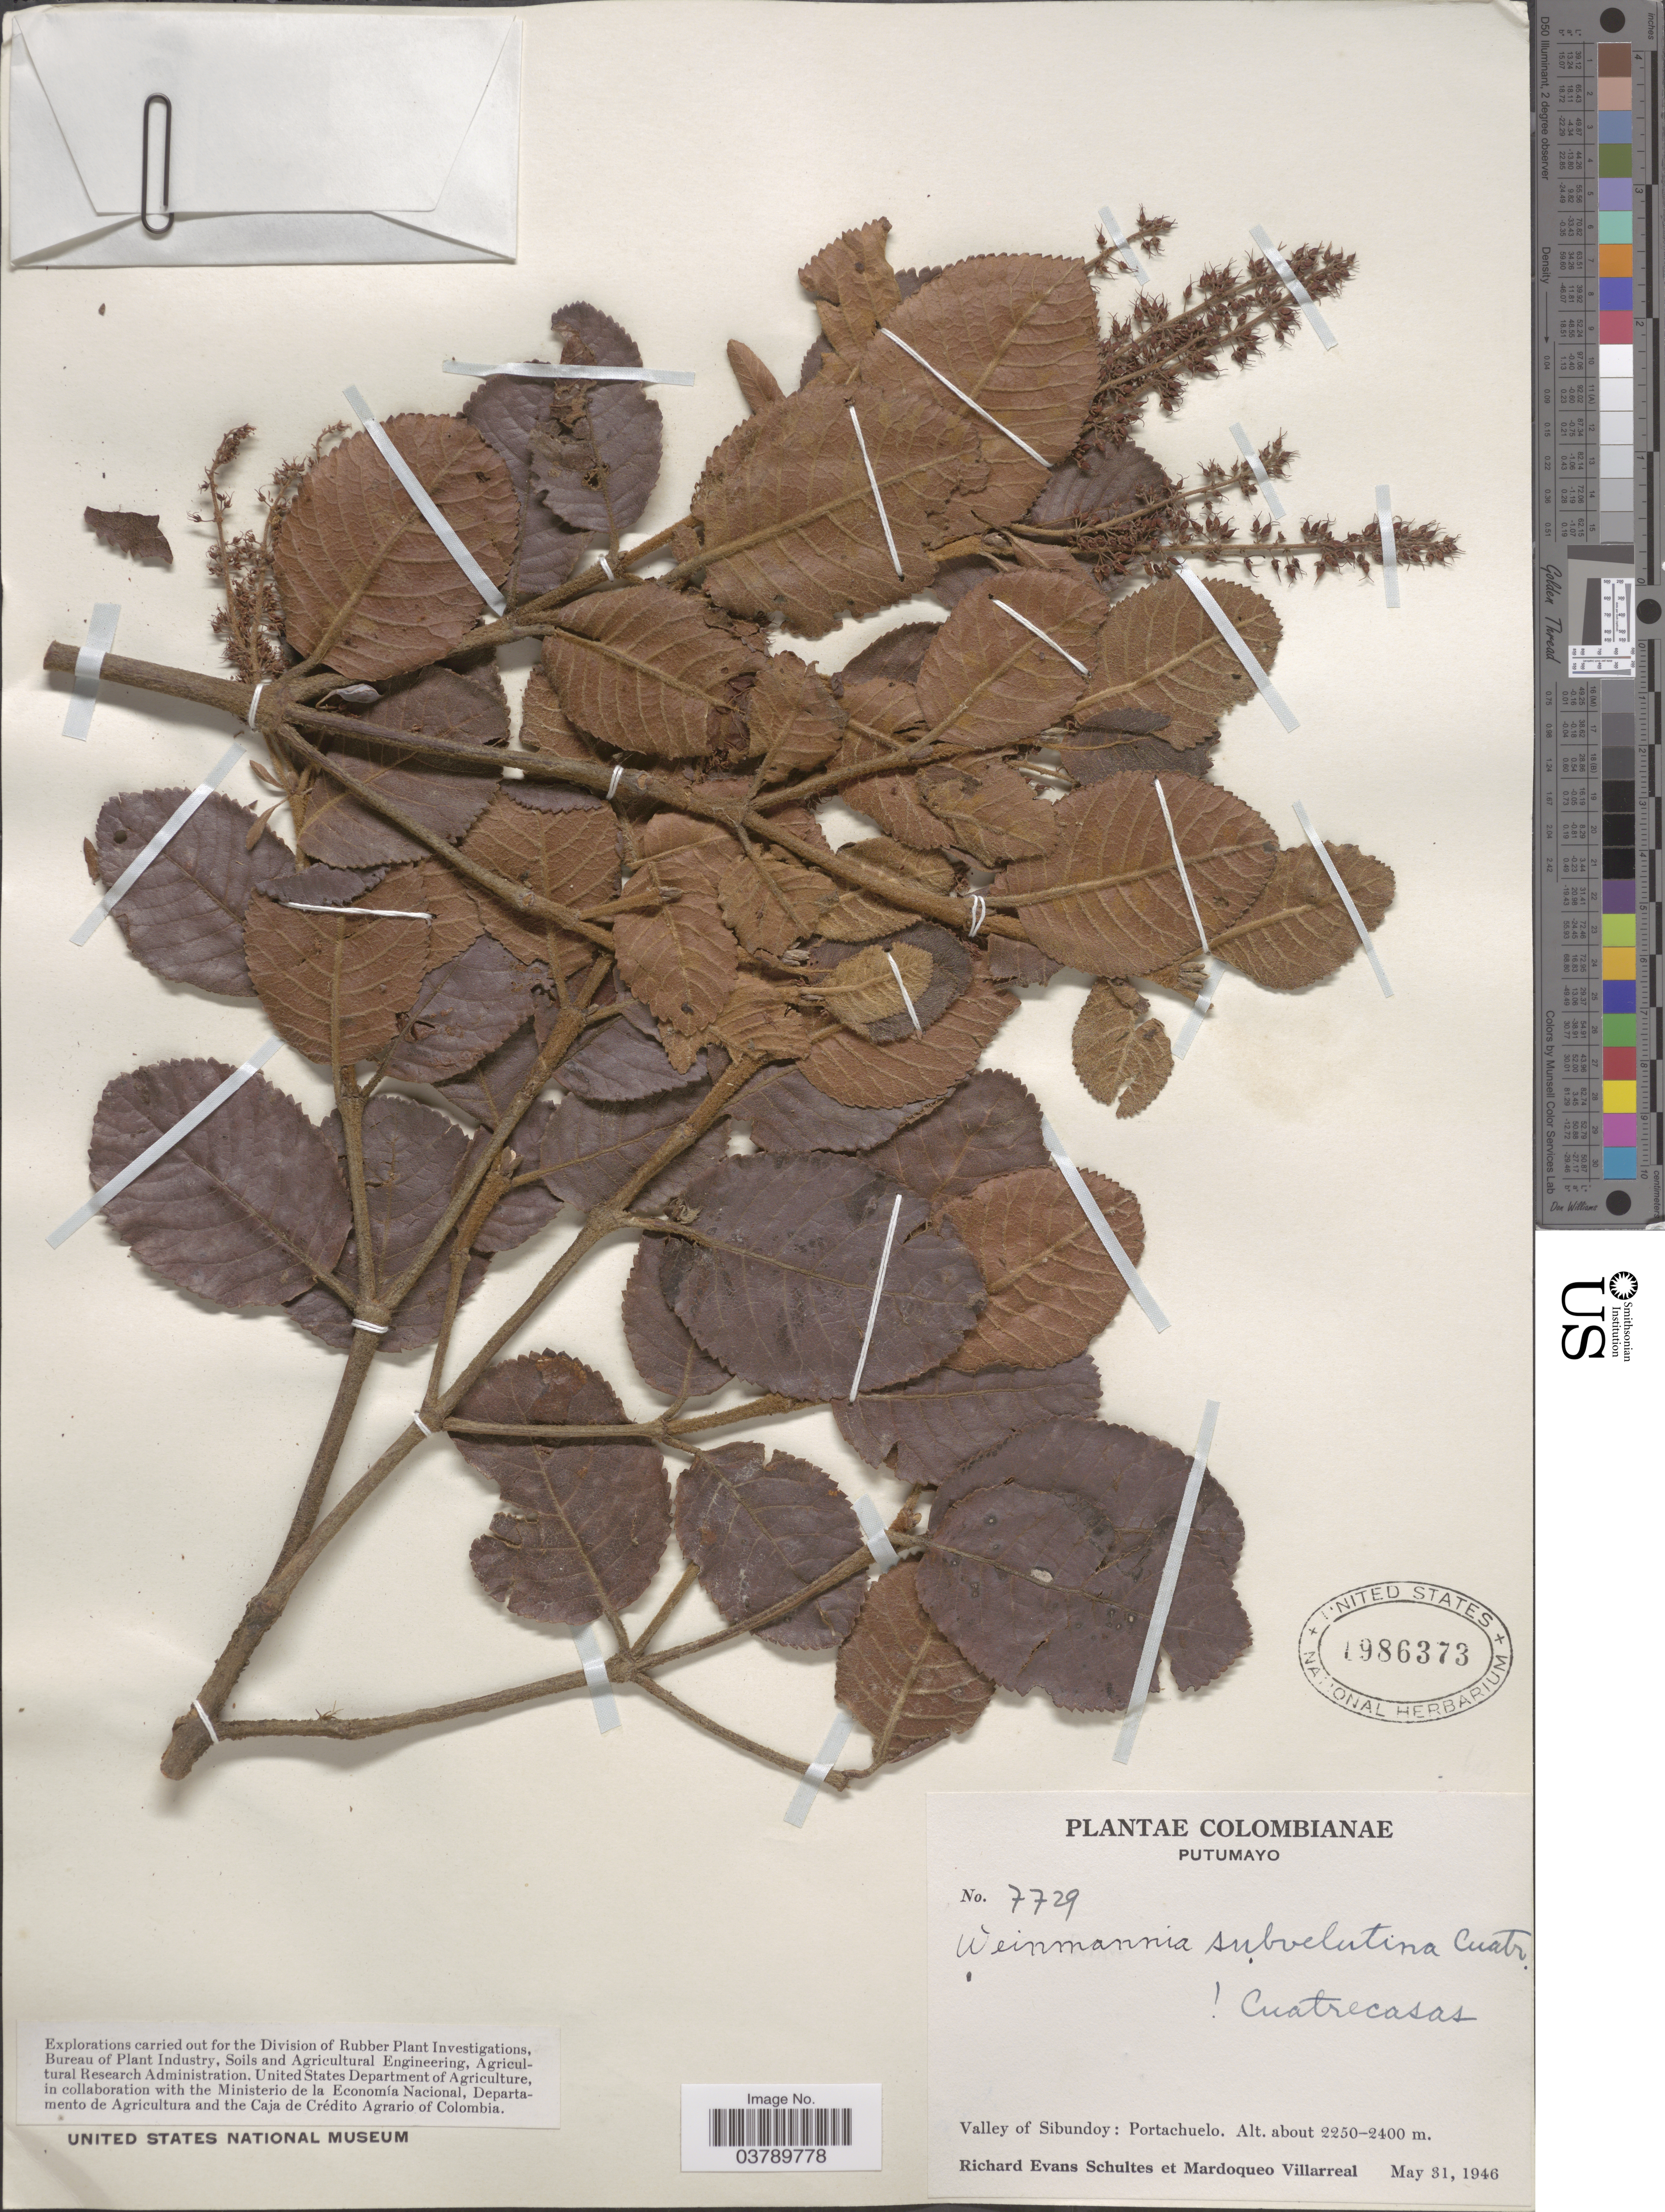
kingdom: Plantae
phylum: Tracheophyta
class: Magnoliopsida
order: Oxalidales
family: Cunoniaceae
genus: Weinmannia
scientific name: Weinmannia subvelutina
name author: Cuatrec.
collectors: R. E. Schultes & M. Villarreal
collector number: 7729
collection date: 1946-05-31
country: Colombia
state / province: Putumayo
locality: Valley of Sibundoy: Portachuelo.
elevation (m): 2250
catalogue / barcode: US 1986373